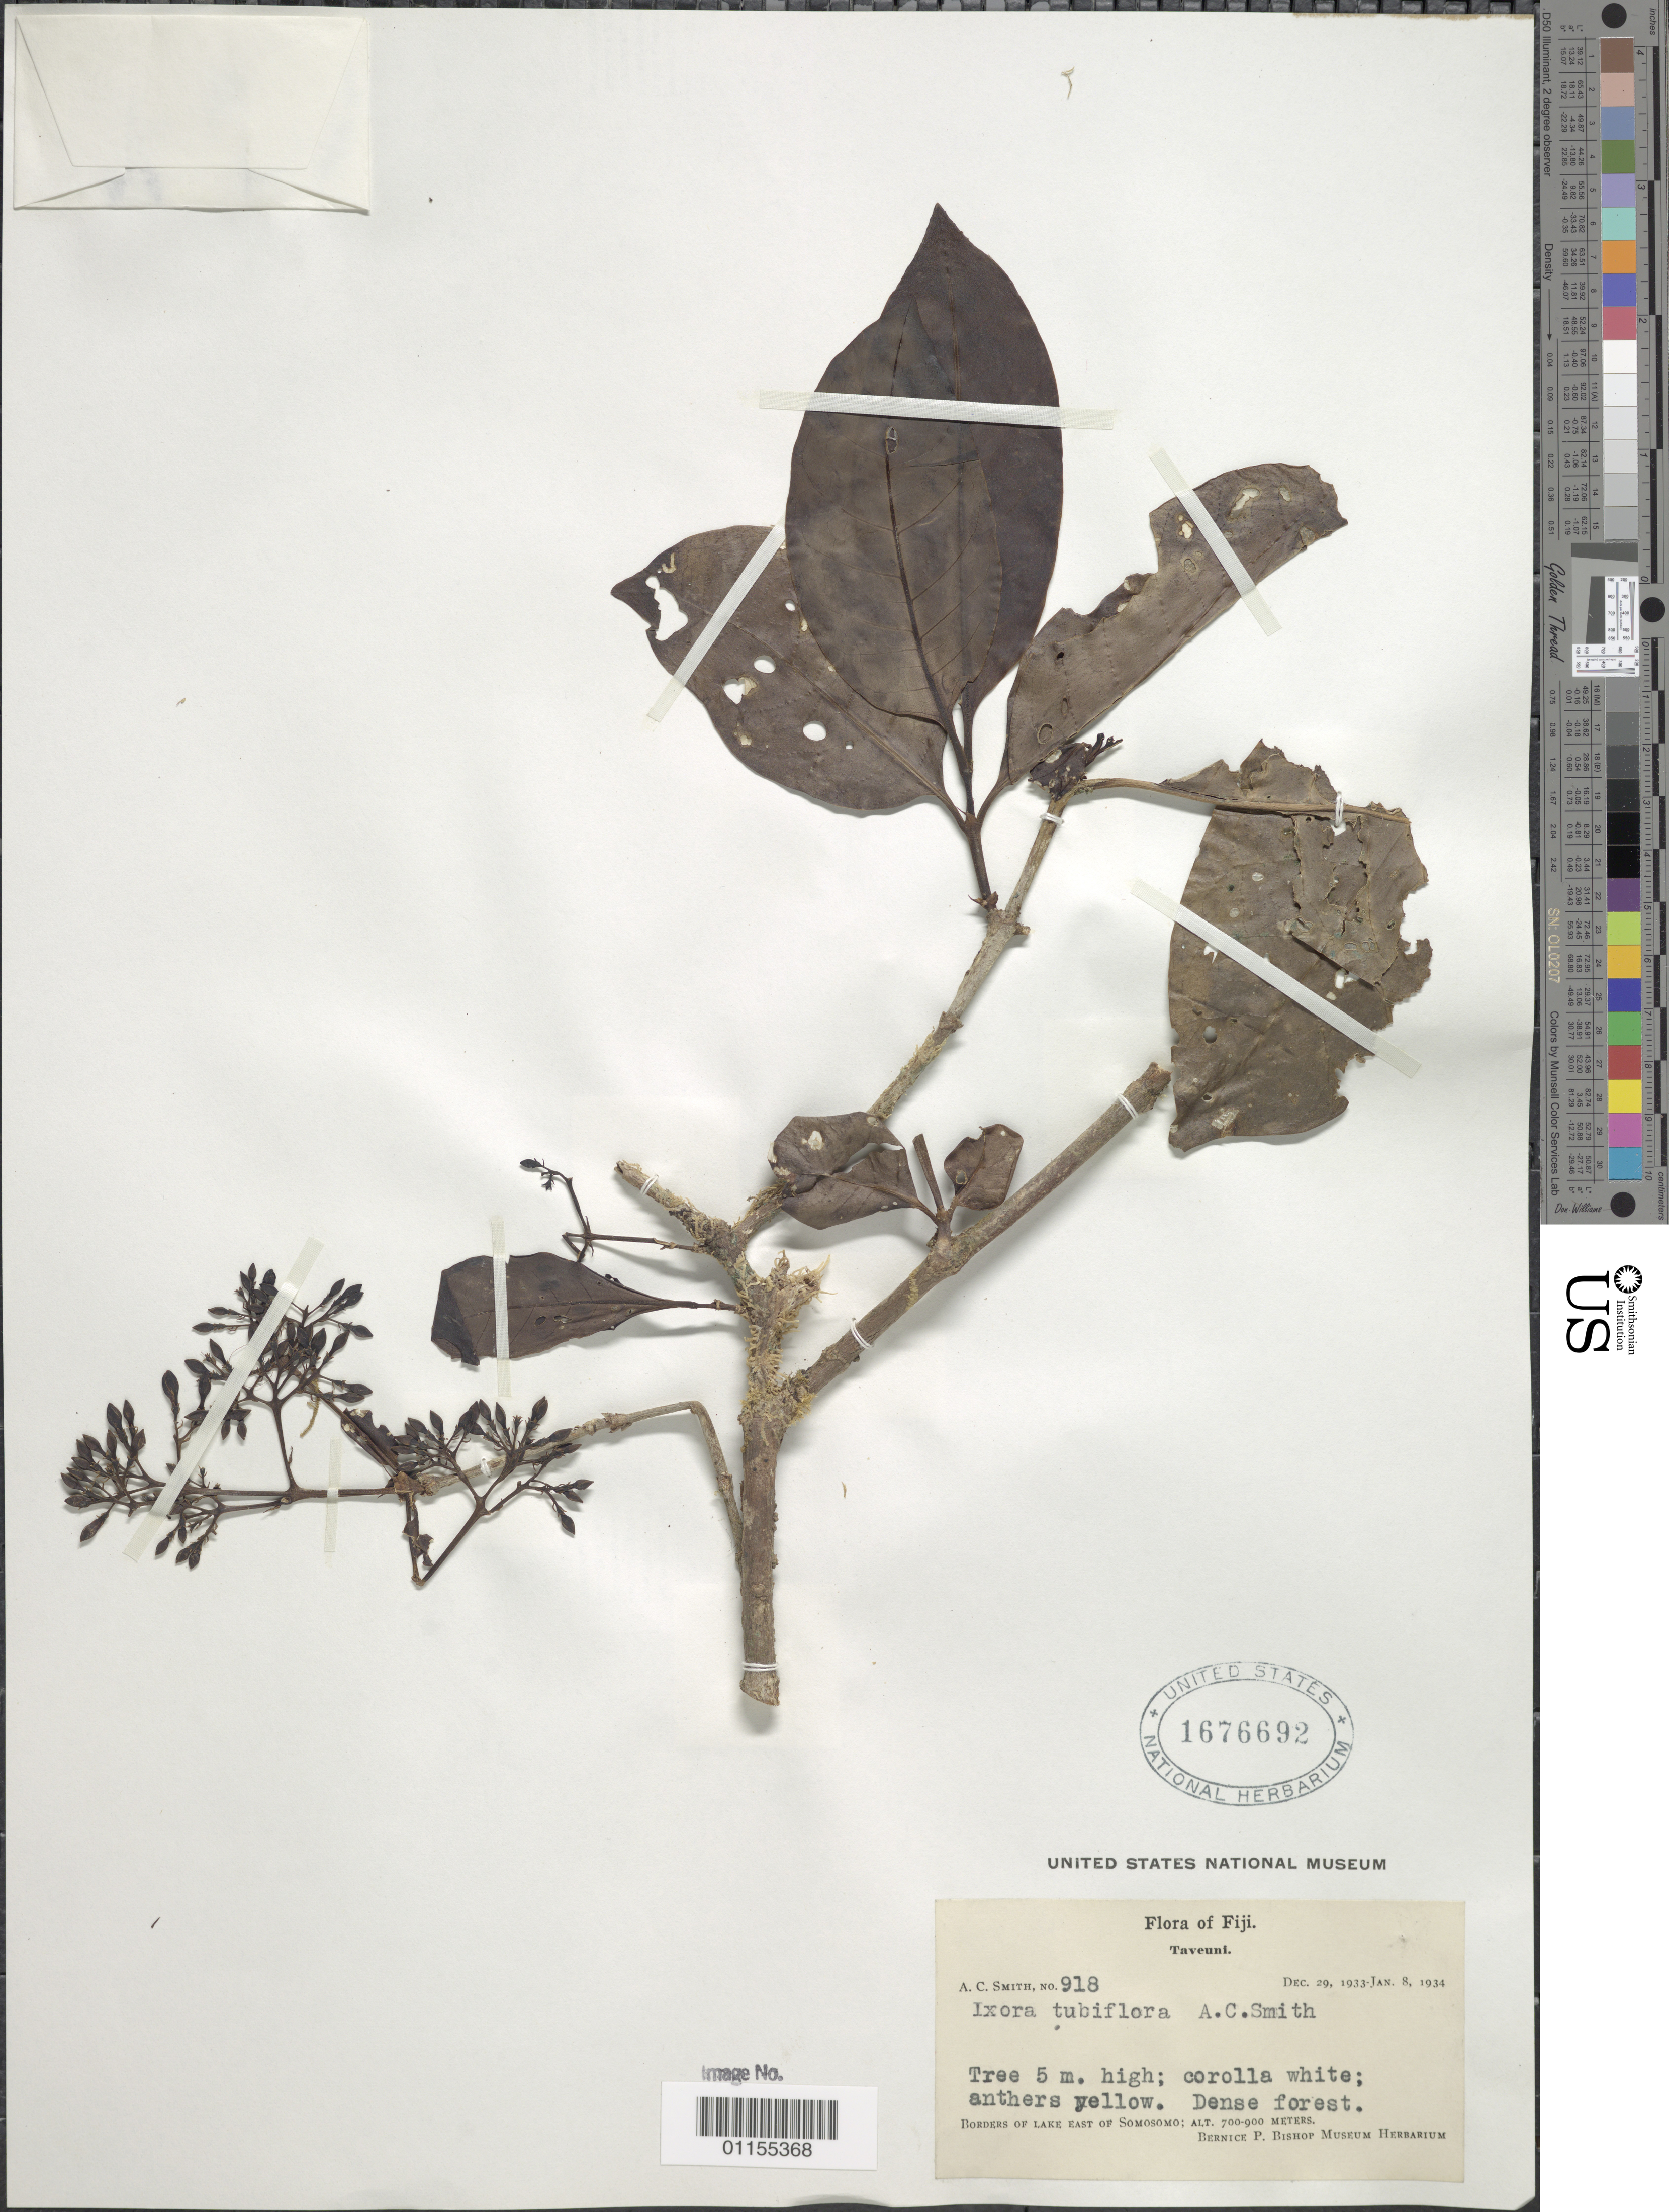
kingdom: Plantae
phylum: Tracheophyta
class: Magnoliopsida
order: Gentianales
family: Rubiaceae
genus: Ixora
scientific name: Ixora tubiflora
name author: A.C. Sm.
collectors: A. C. Smith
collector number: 918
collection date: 1933-12-29/1934-01-08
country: Fiji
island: Taveuni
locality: Borders of lake east of Somosomo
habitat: Dense forest.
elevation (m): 700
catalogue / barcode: US 1676692